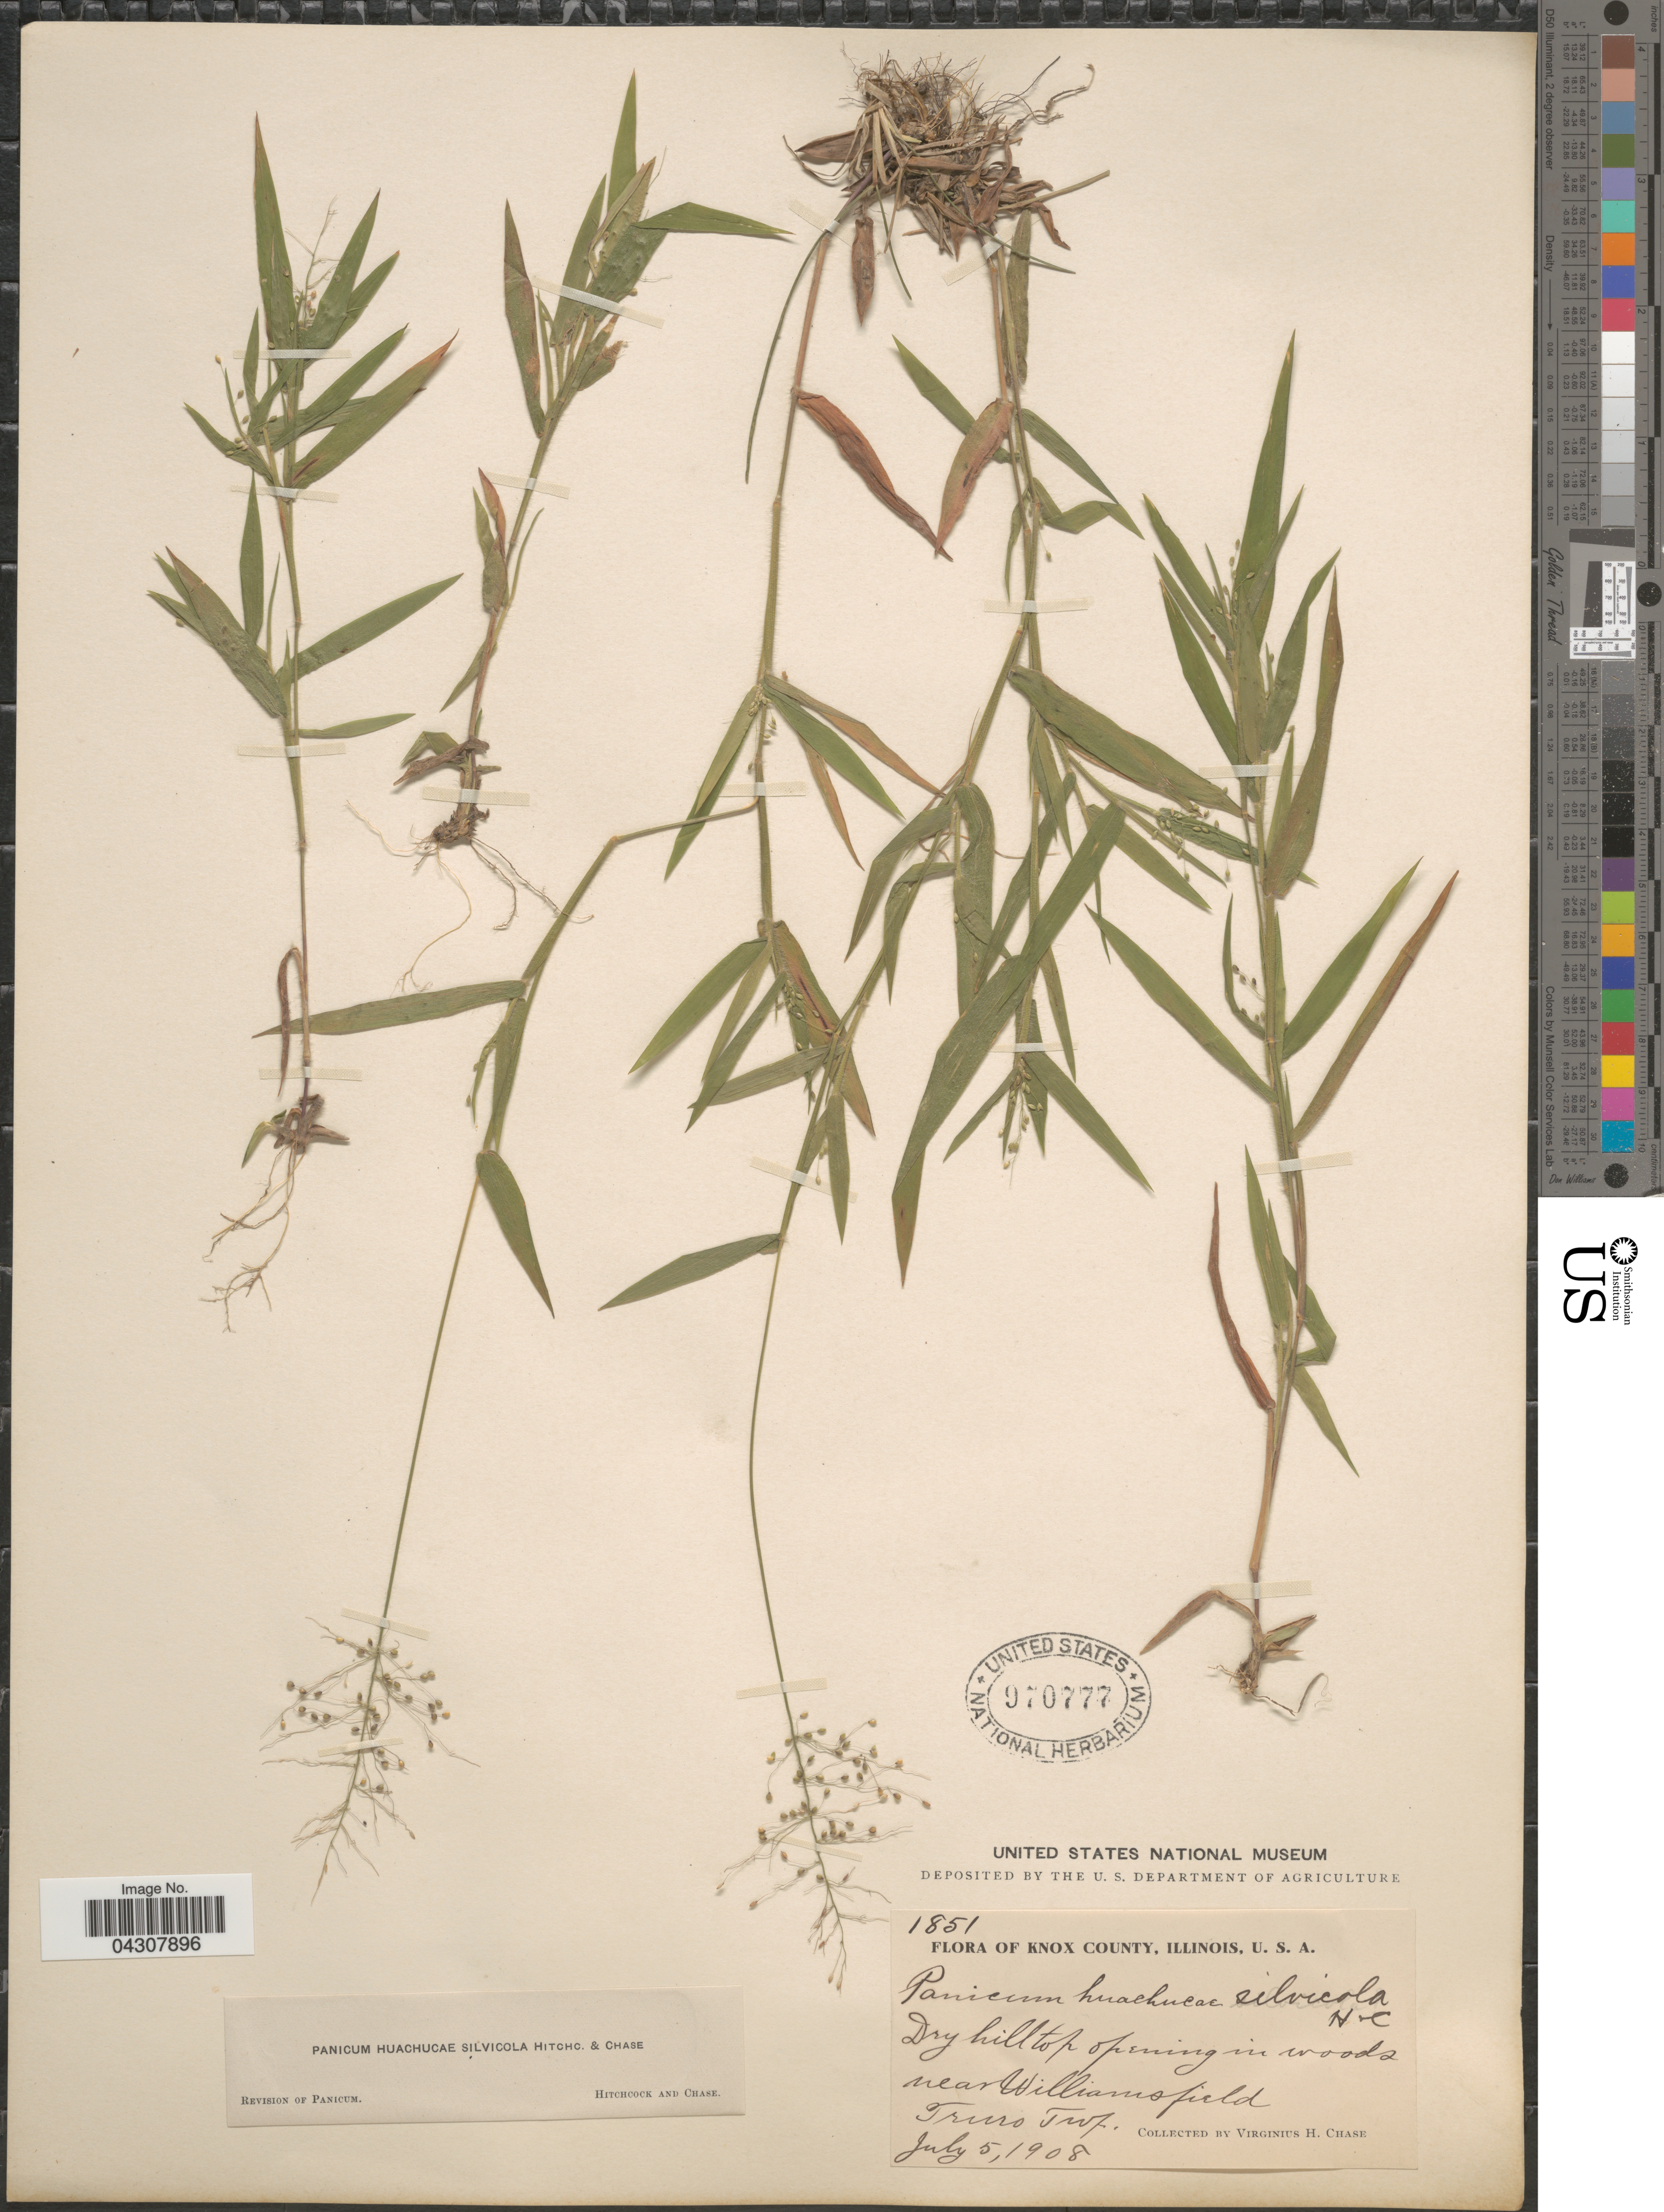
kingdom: Plantae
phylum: Tracheophyta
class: Liliopsida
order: Poales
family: Poaceae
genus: Dichanthelium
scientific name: Dichanthelium acuminatum var. acuminatum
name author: (Sw.) Gould & C.A. Clark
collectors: V. H. Chase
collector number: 1851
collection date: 1908-07-05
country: United States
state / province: Illinois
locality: Knox County. Dry hilltop opening in woods near Williamsfield. Truro Twp.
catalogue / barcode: US 970777